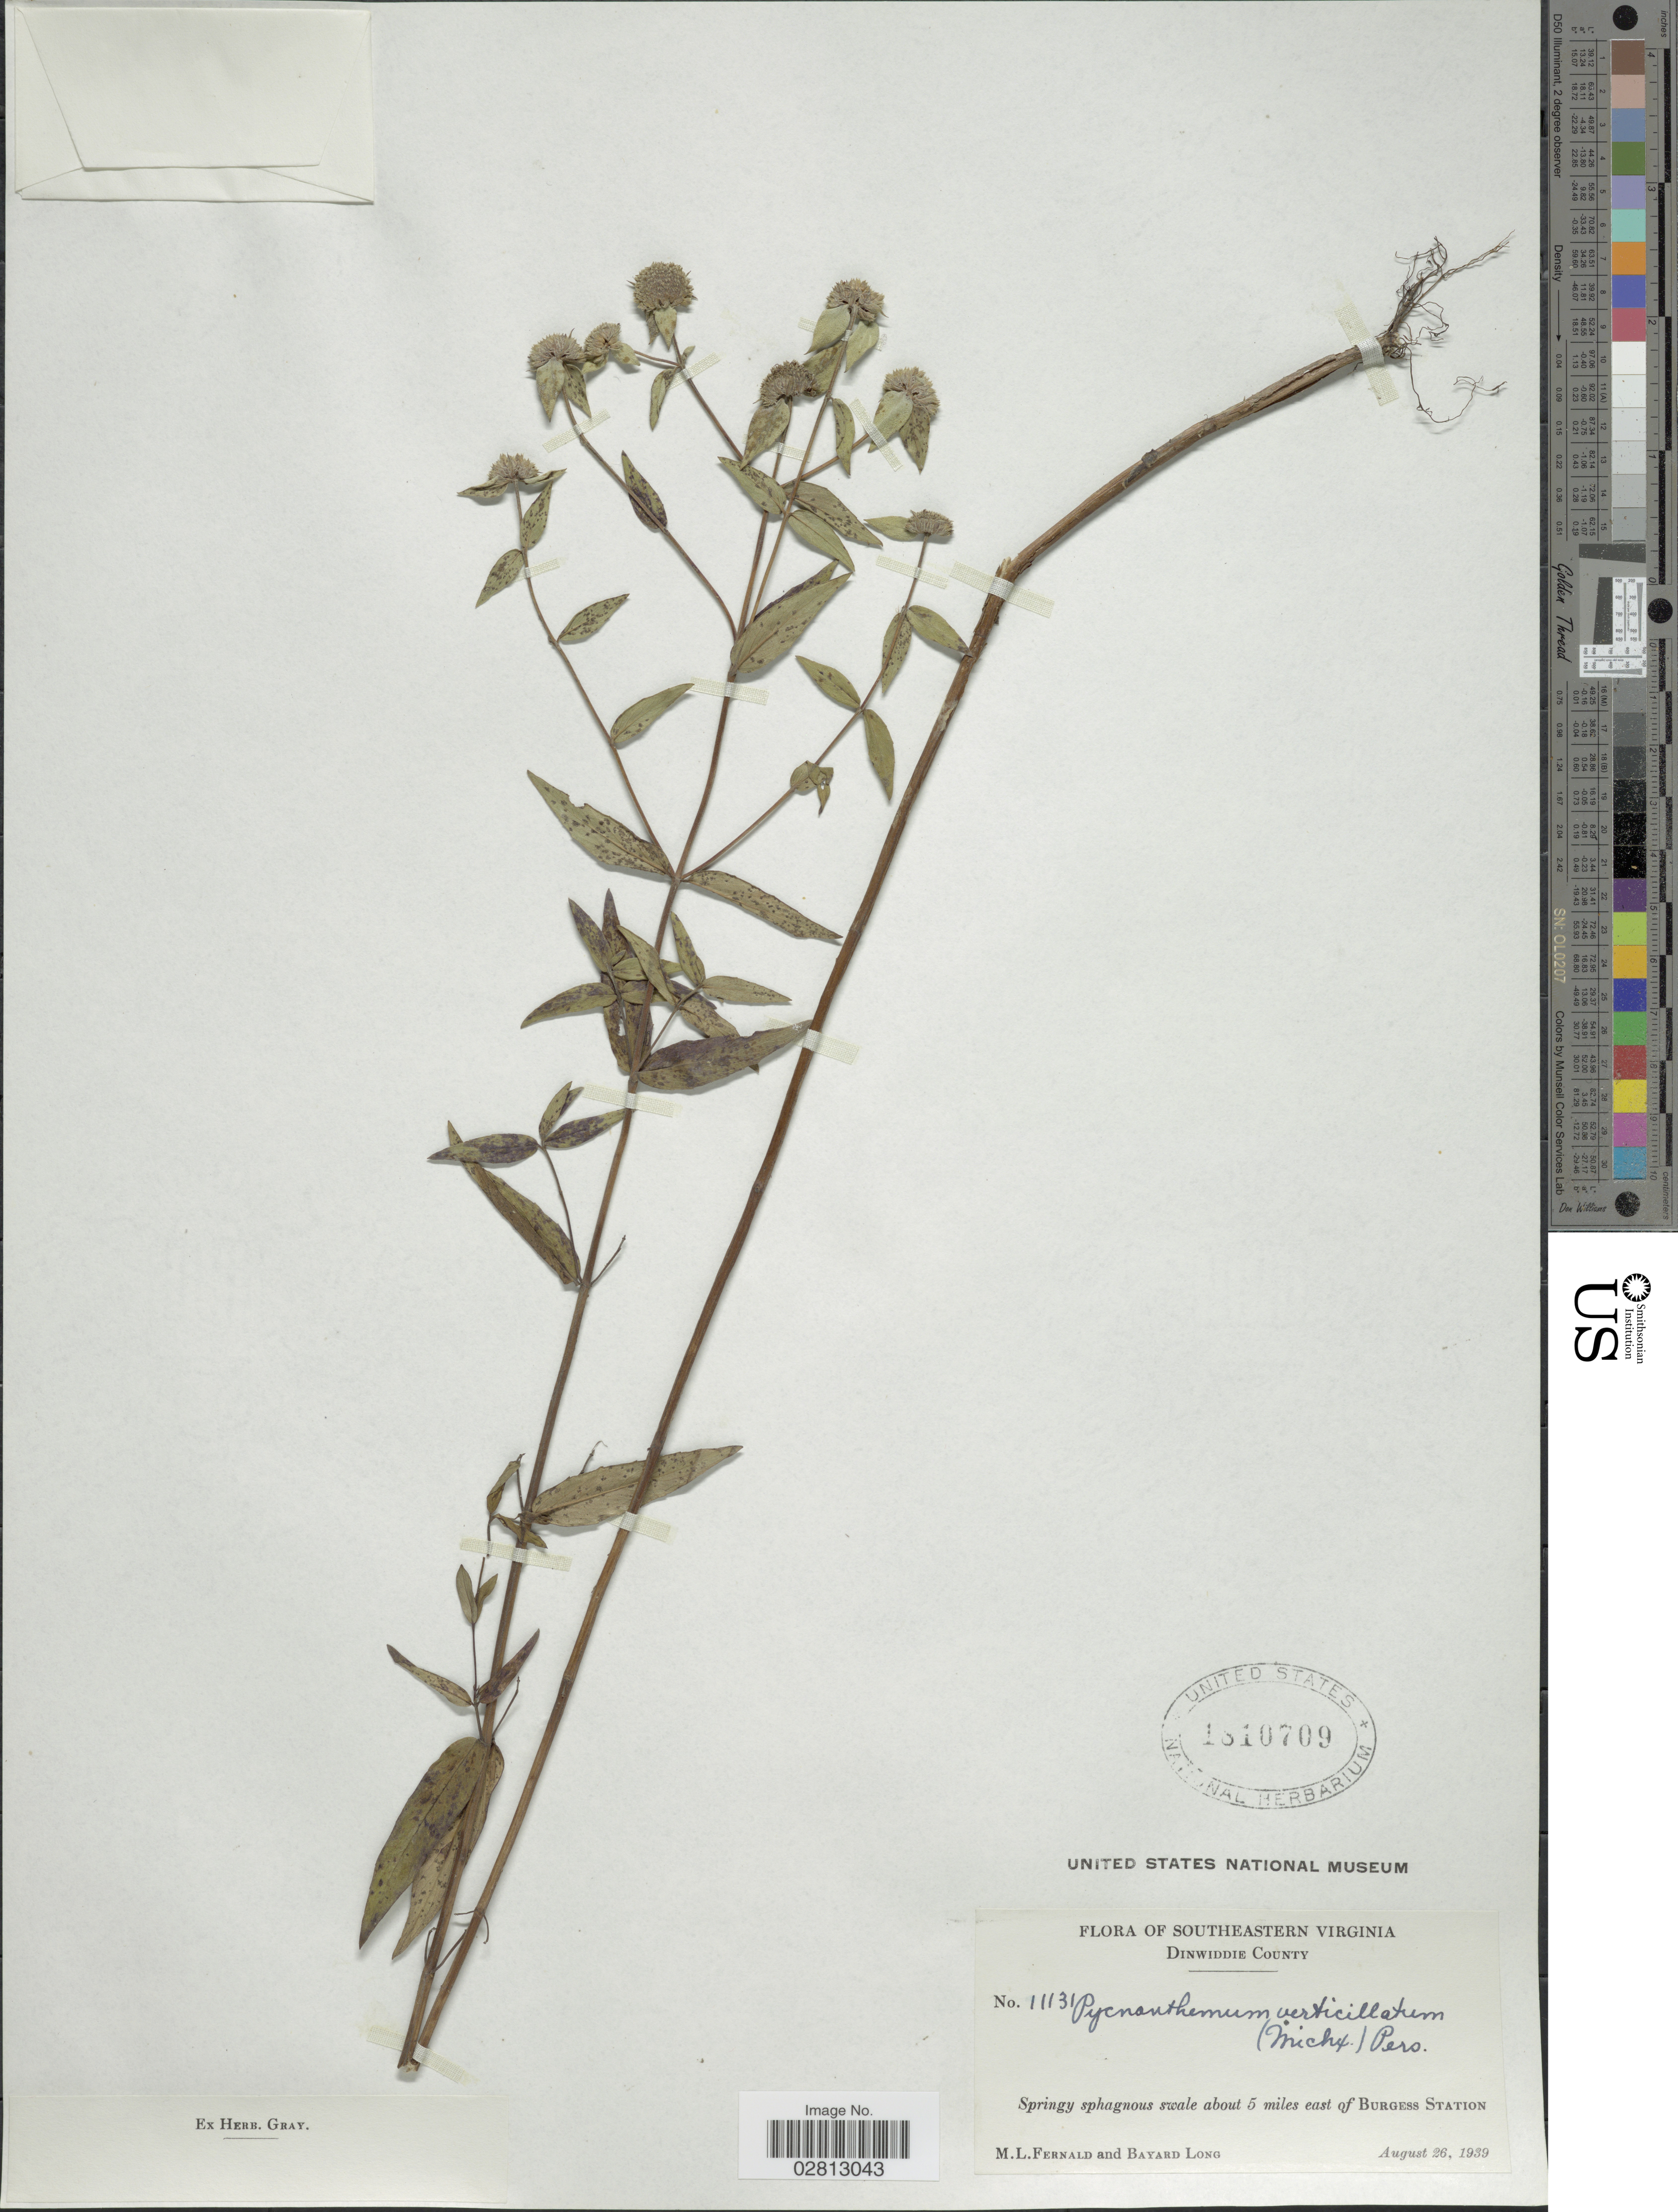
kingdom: Plantae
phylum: Tracheophyta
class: Magnoliopsida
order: Lamiales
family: Lamiaceae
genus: Pycnanthemum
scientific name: Pycnanthemum verticillatum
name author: (Michx.) Pers.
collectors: M. L. Fernald & B. Long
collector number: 11131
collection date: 1939-08-26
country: United States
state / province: Virginia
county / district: Dinwiddie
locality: Southeastern Virginia. Dinwiddie County. Springy sphagnous swale about 5 miles east of Burgess Station.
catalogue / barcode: US 1810709